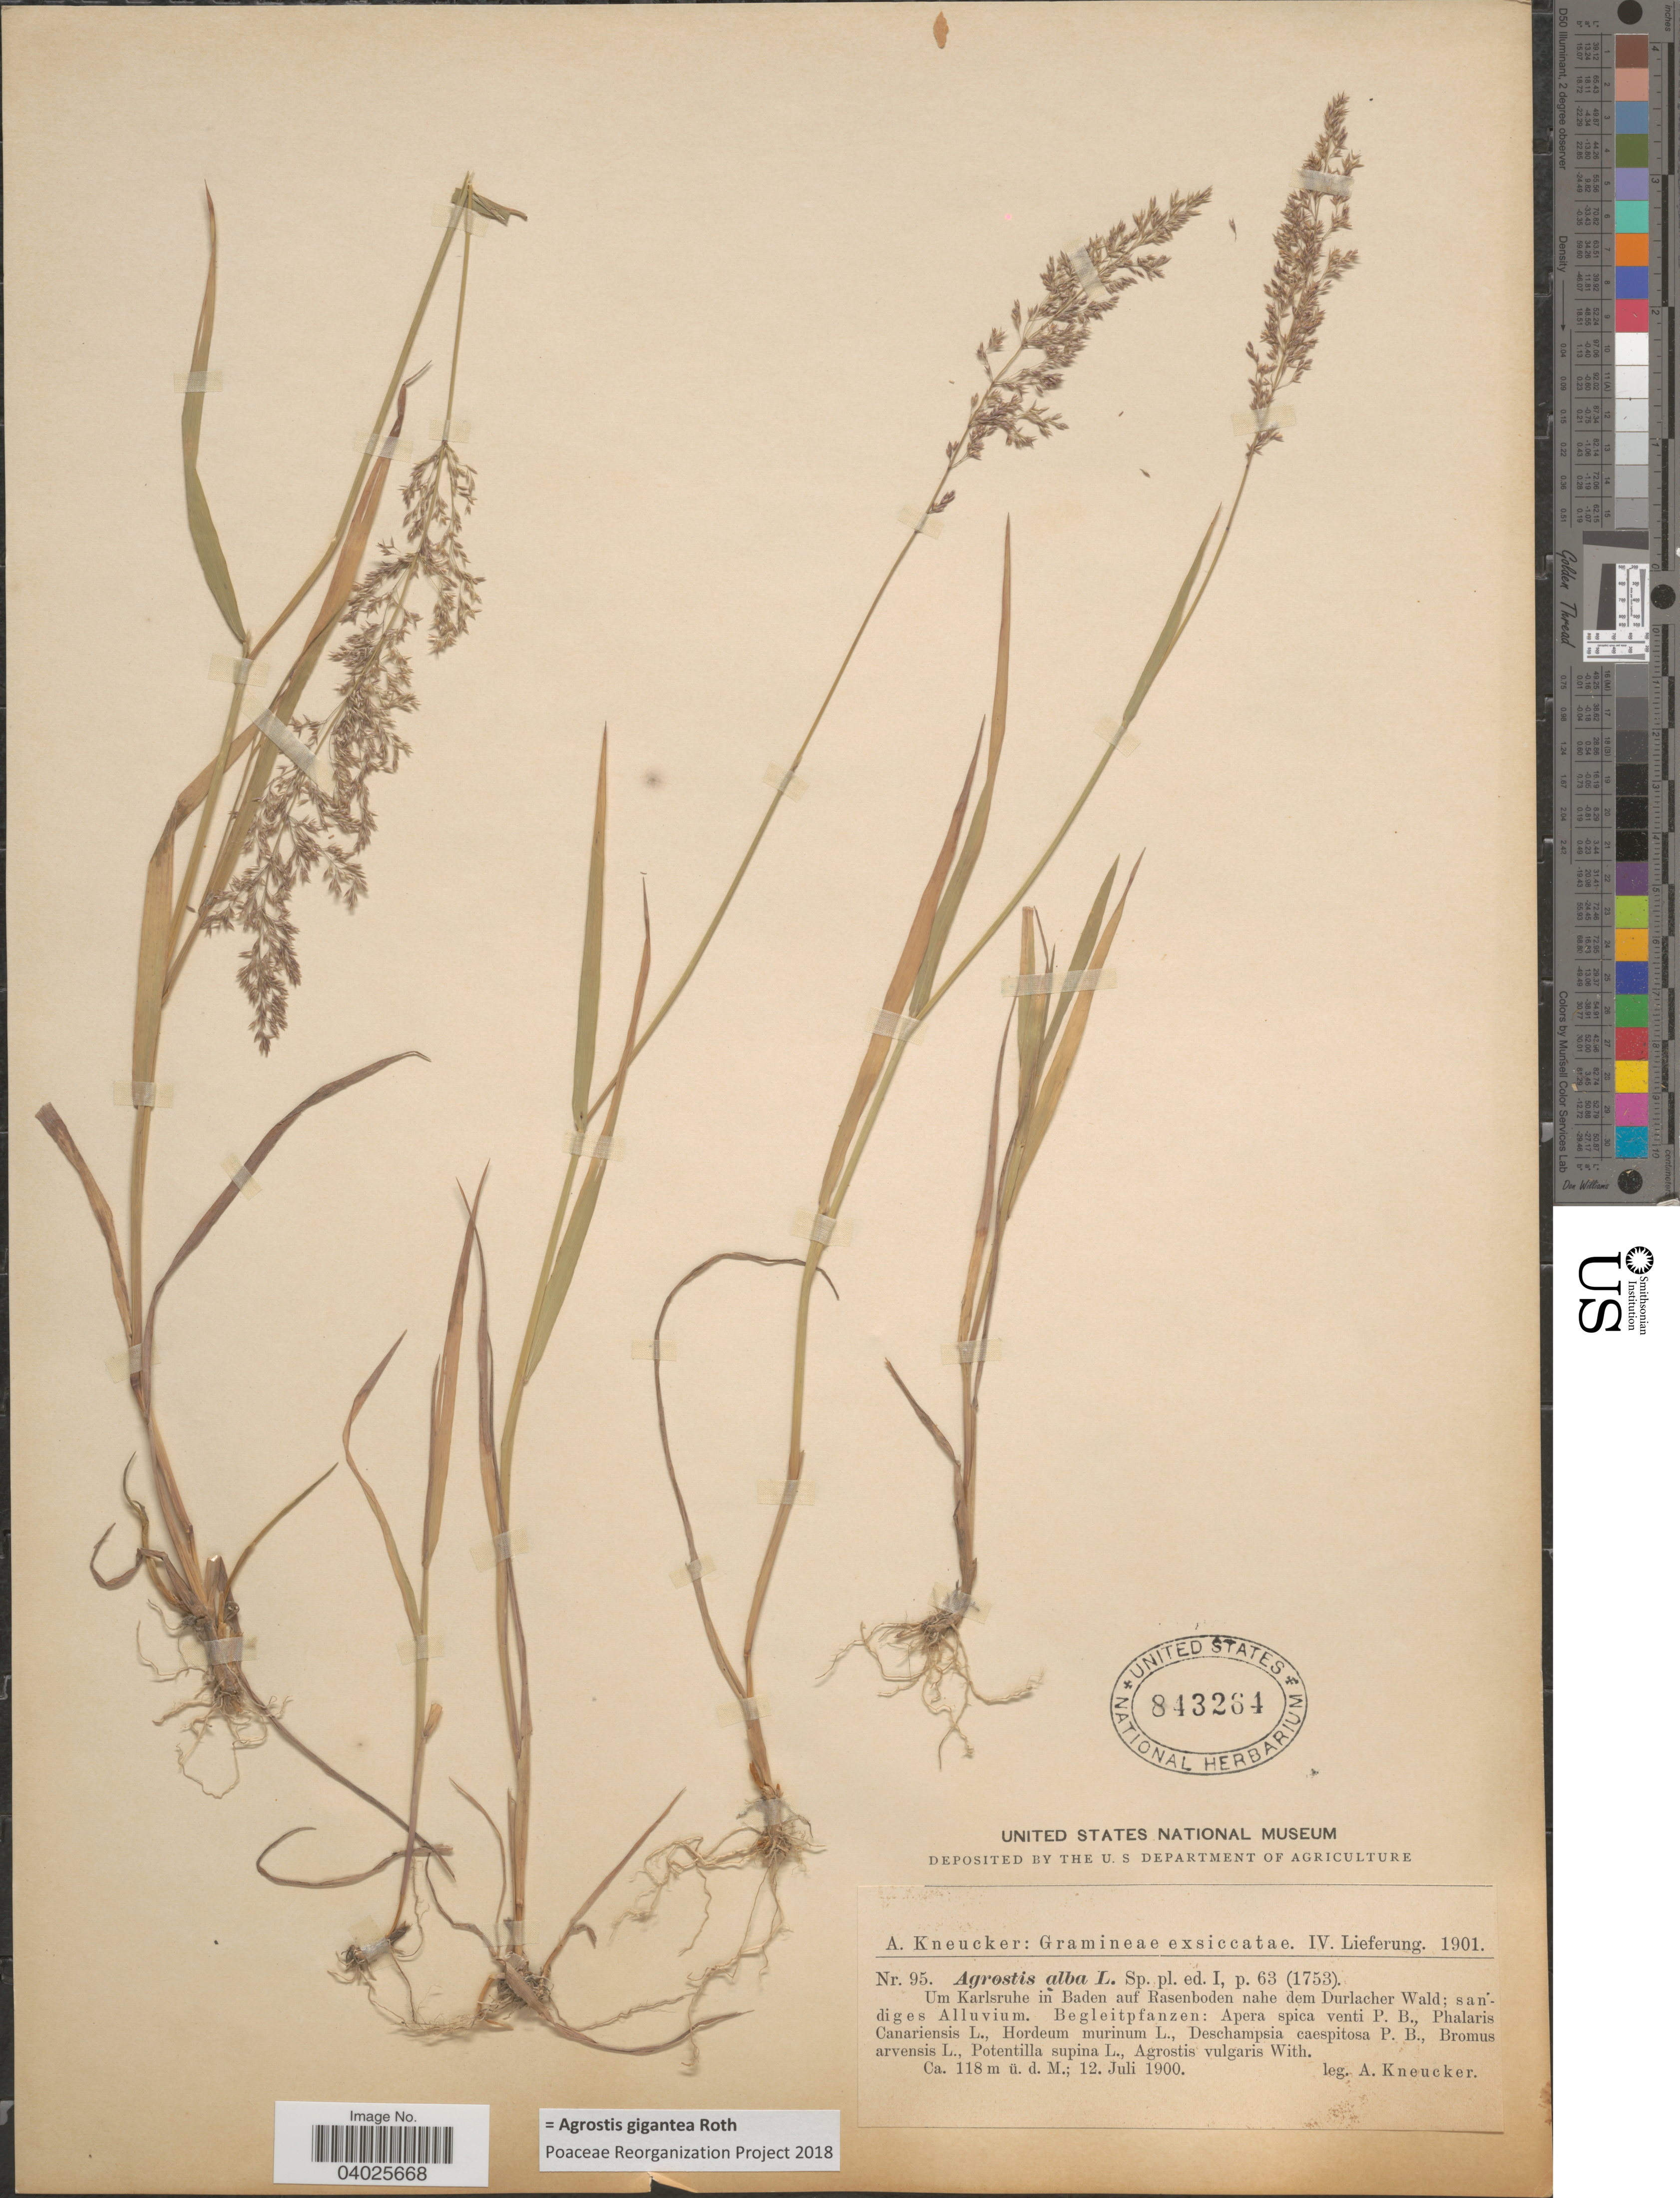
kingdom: Plantae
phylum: Tracheophyta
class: Liliopsida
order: Poales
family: Poaceae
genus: Agrostis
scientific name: Agrostis gigantea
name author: Roth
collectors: A. Kneucker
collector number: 95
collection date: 1900-07-12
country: Germany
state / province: Baden-Württemberg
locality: Um Karlsruhe in Baden auf Rasenboden nahe dem Durlacher Wald; sandiges Alluvium.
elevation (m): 118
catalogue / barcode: US 843264